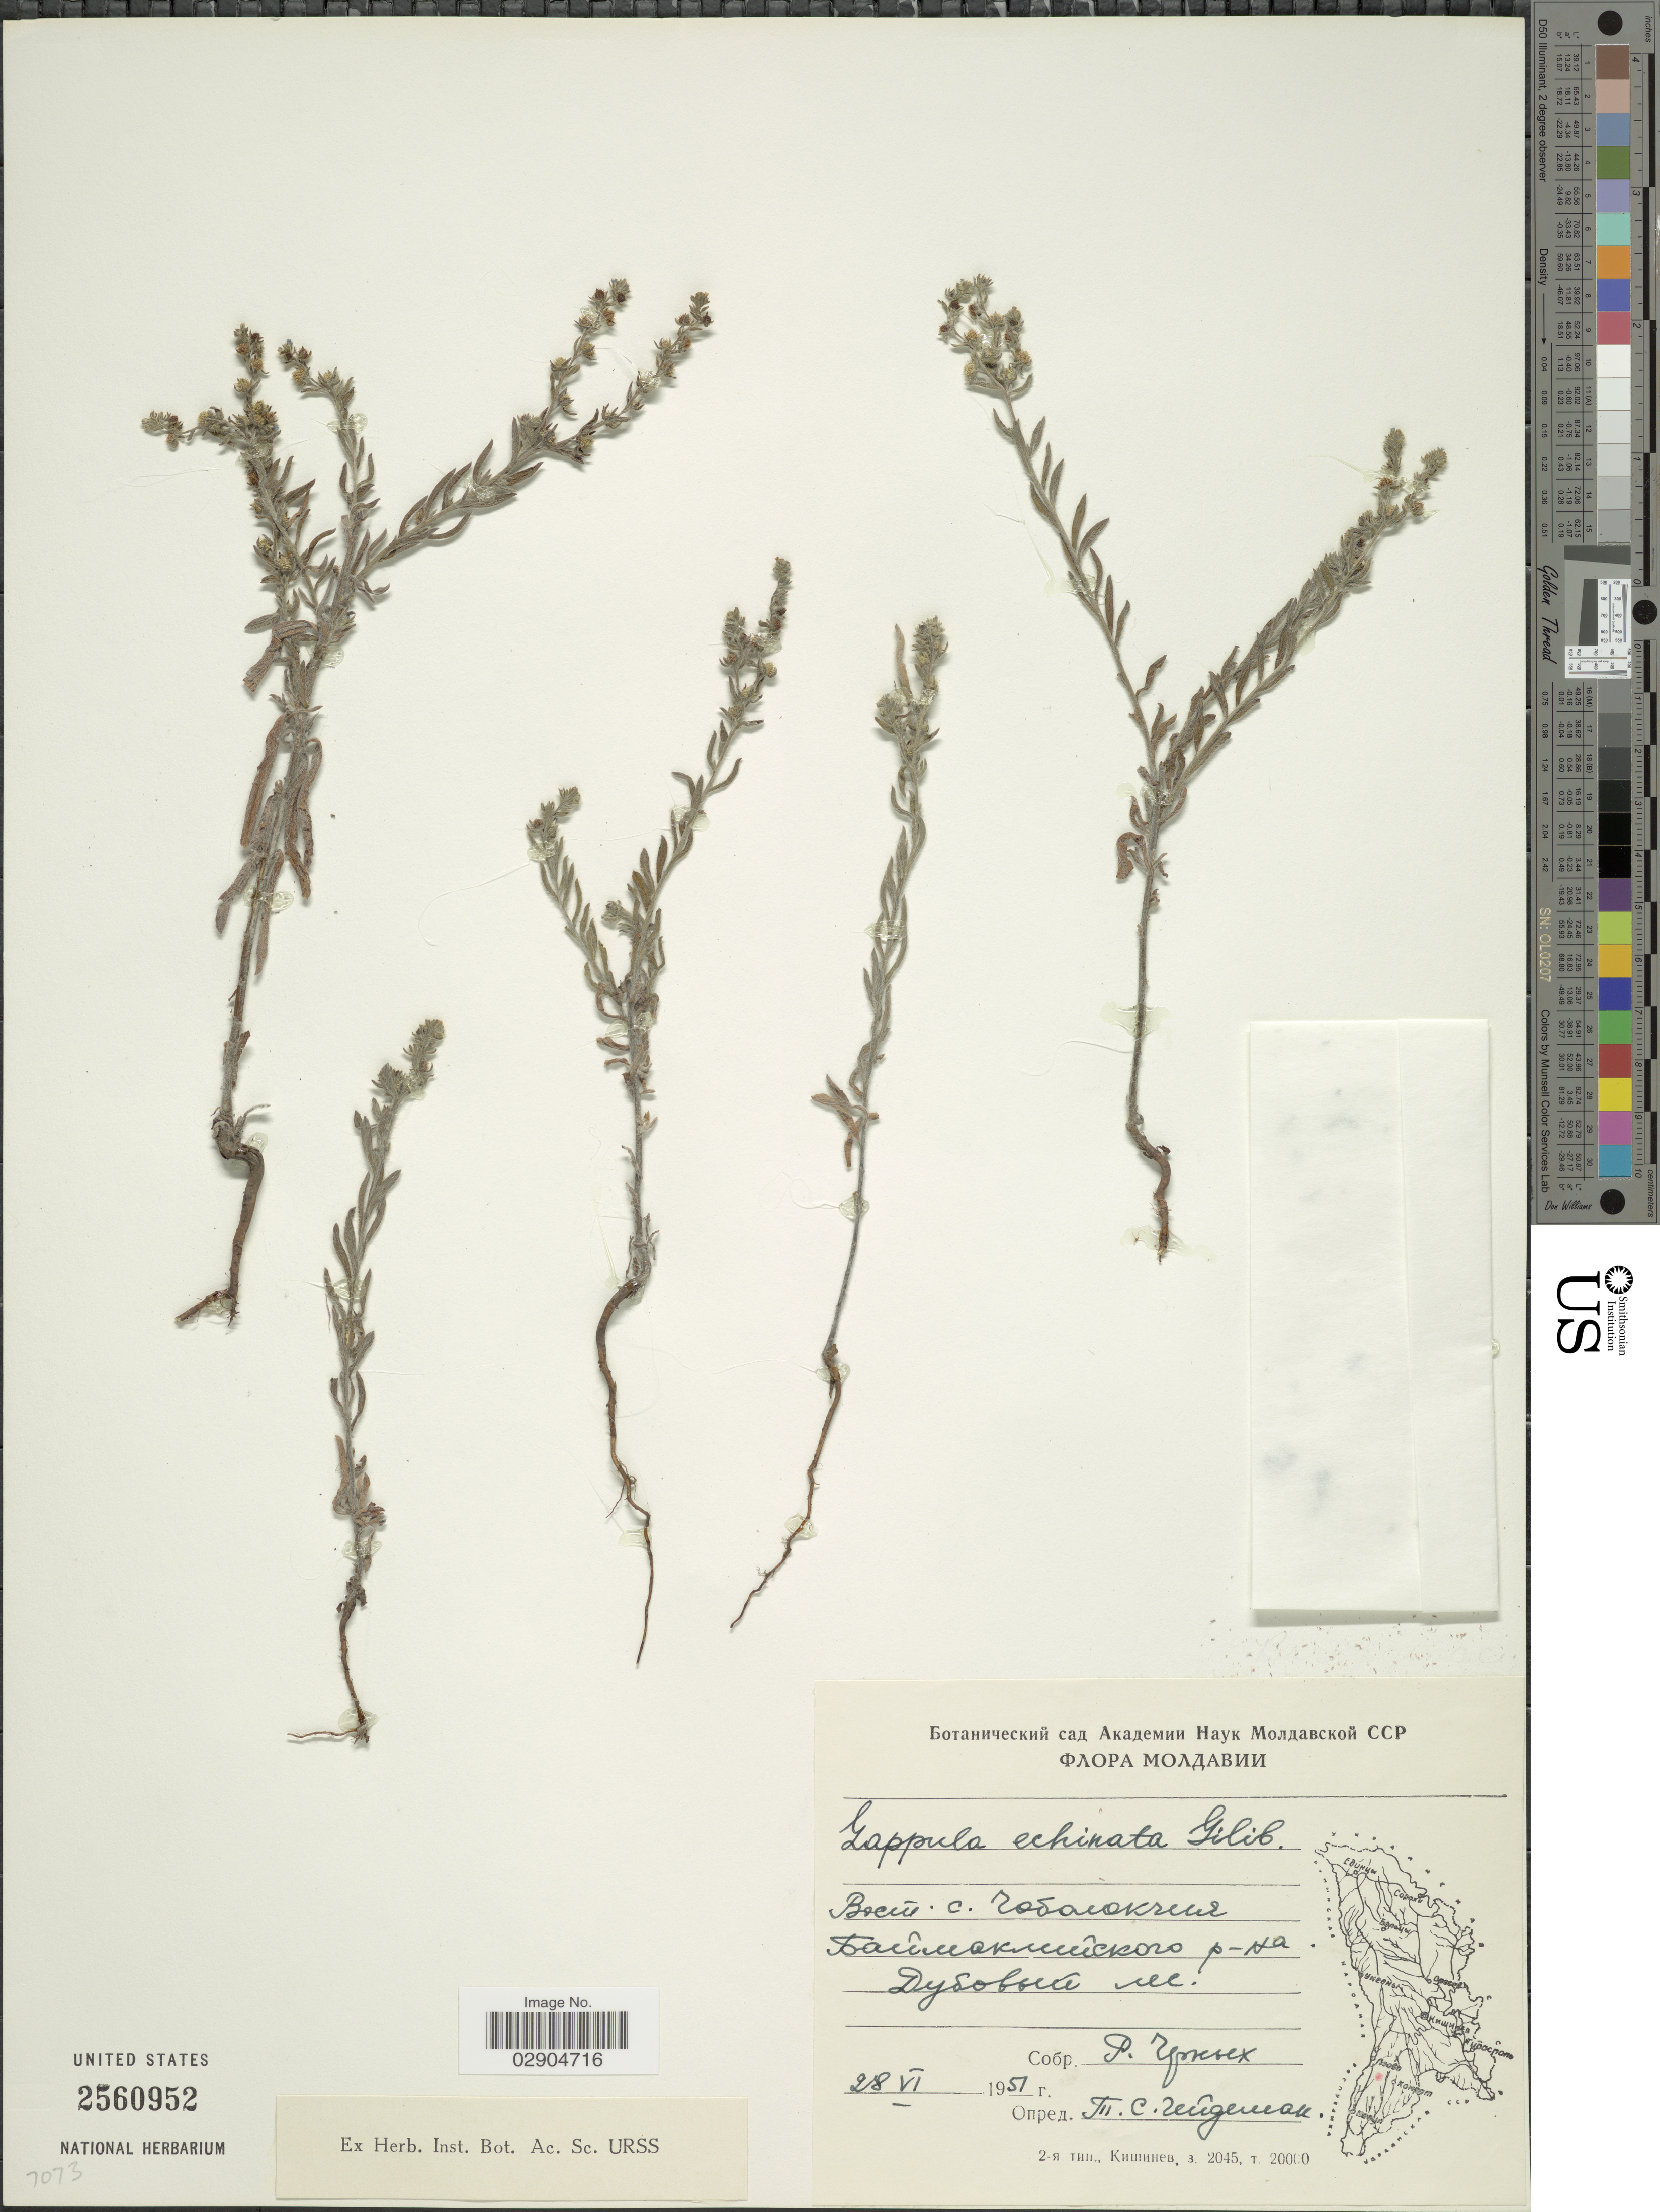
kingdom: Plantae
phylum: Tracheophyta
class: Magnoliopsida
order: Boraginales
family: Boraginaceae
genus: Lappula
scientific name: Lappula squarrosa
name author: (Retz.) Dumort.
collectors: R. Chernykh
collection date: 1951-06-28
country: Moldova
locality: East of village Chobolokchiya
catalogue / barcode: US 2560952